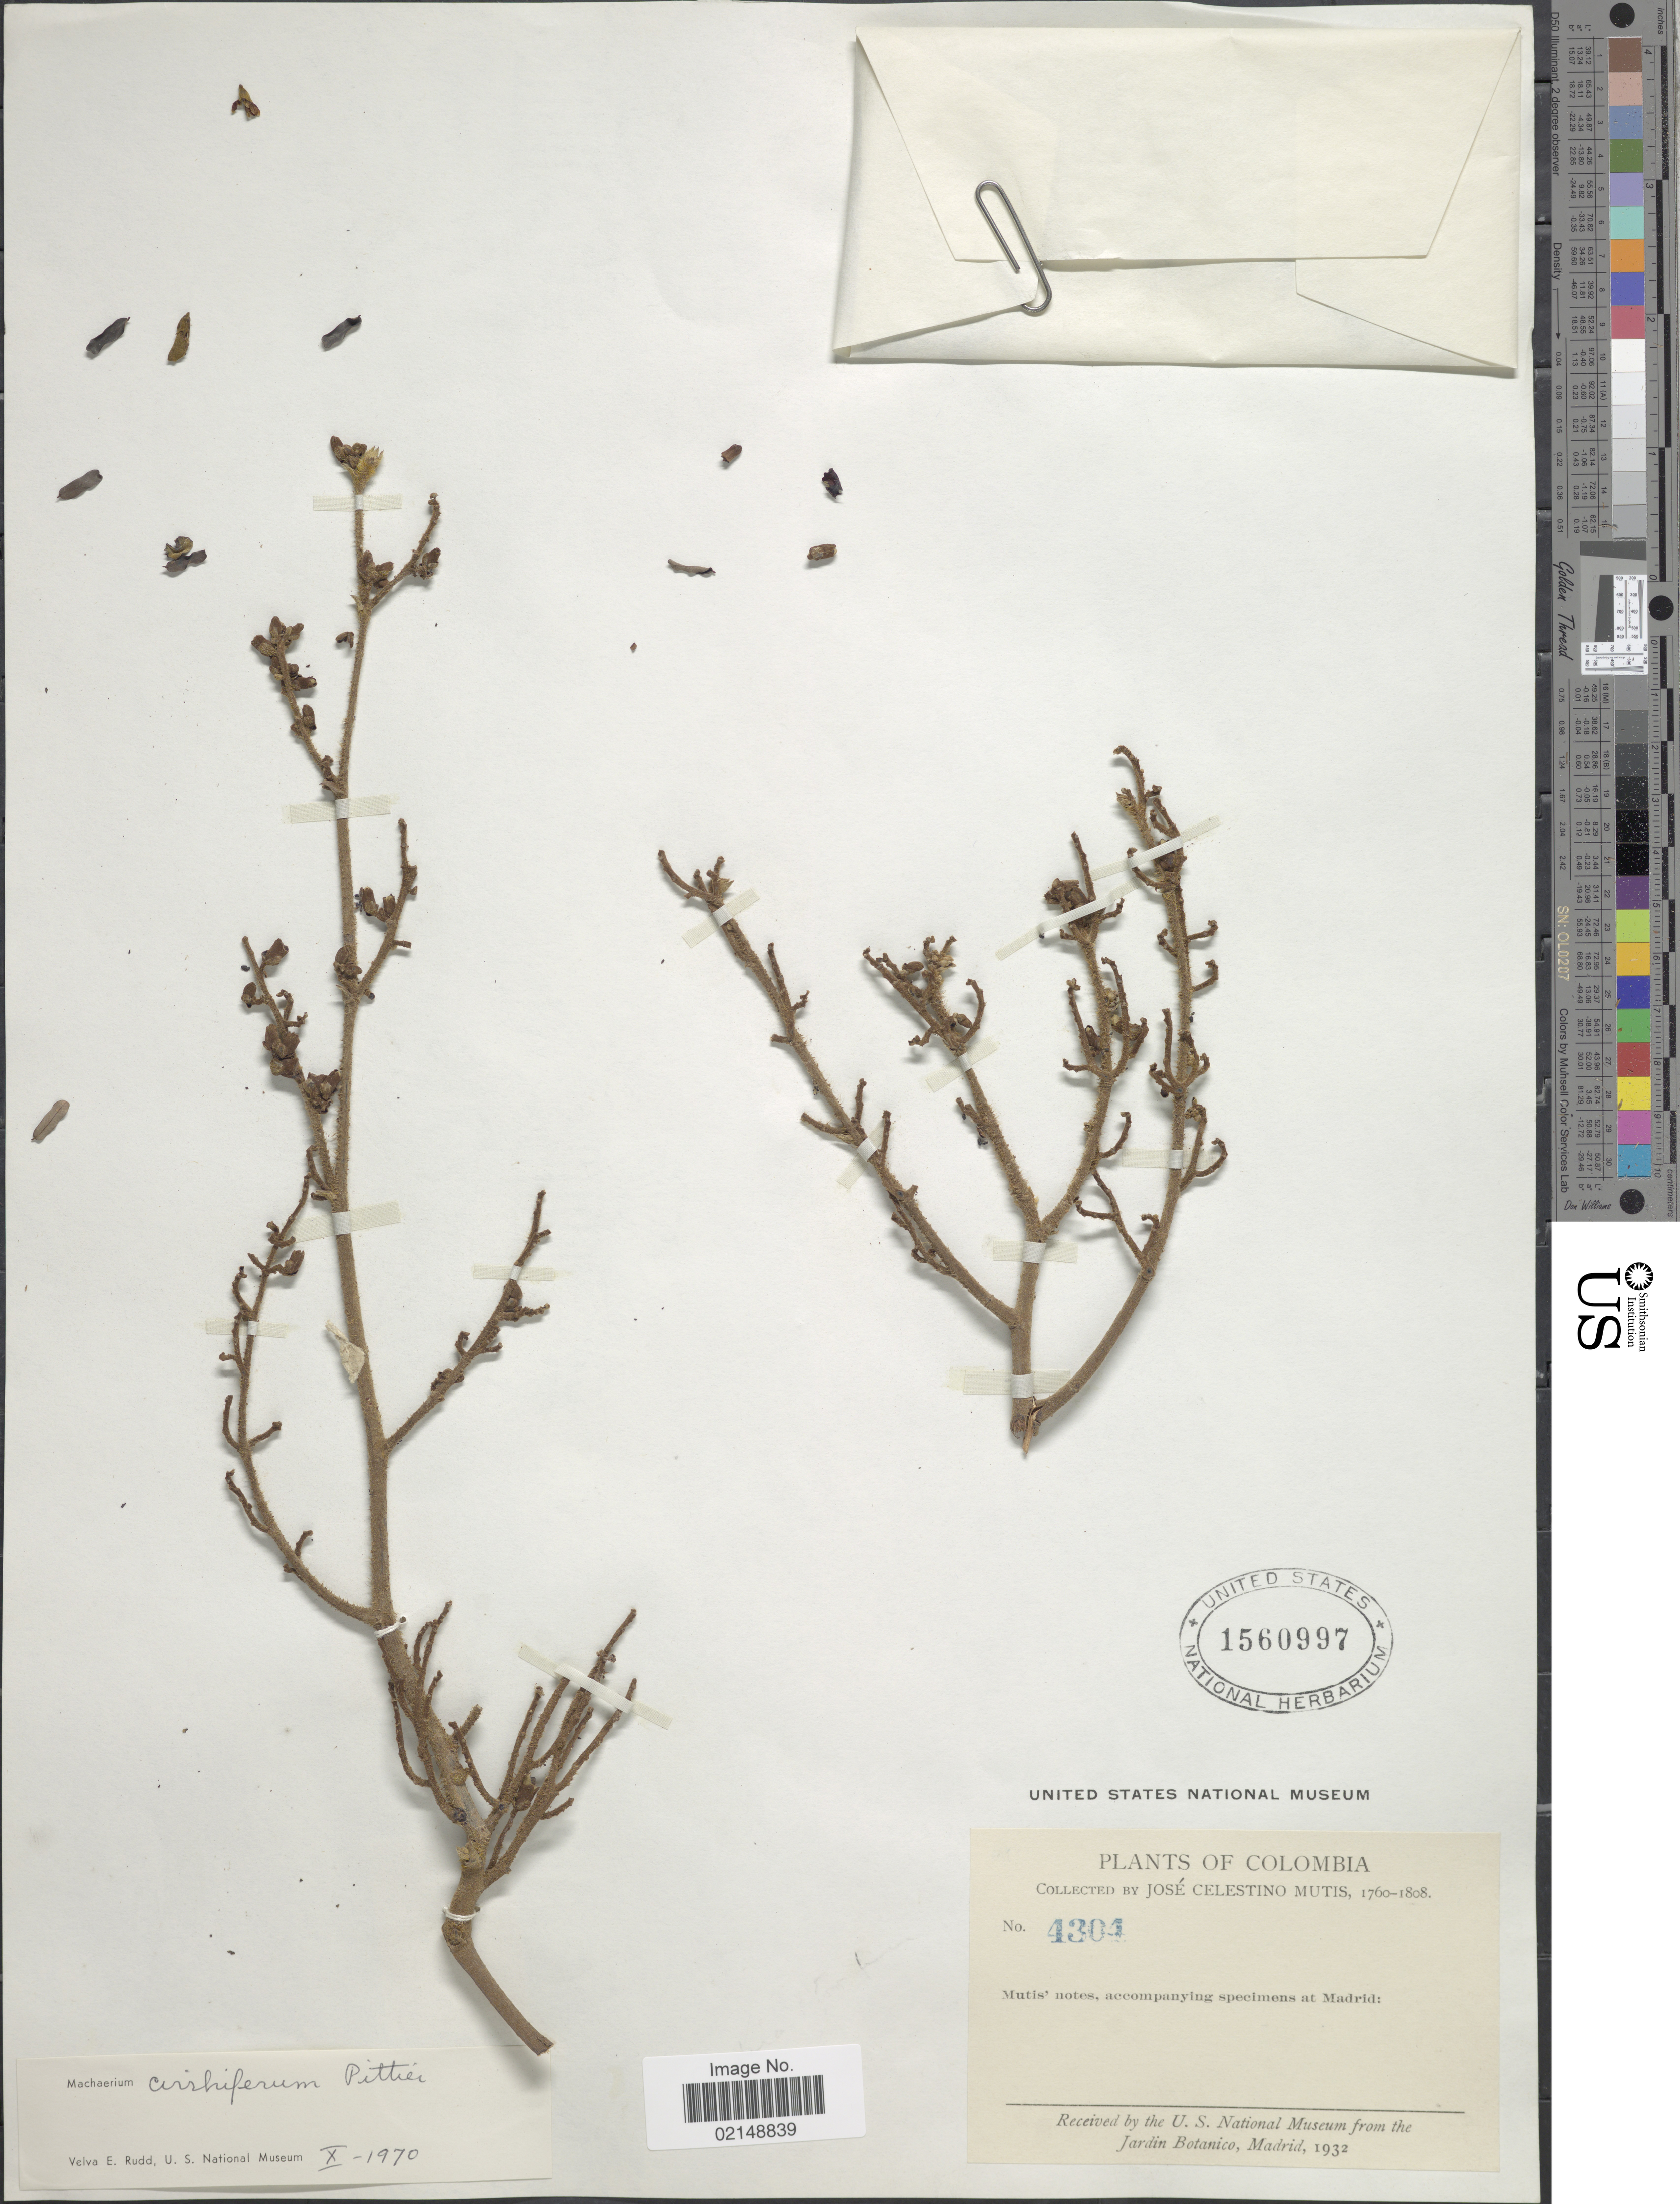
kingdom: Plantae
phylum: Tracheophyta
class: Magnoliopsida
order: Fabales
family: Fabaceae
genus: Machaerium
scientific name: Machaerium cirrhiferum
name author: Pittier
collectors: J. C. B. Mutis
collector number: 4304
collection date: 1760/1808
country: Colombia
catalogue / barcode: US 1560997